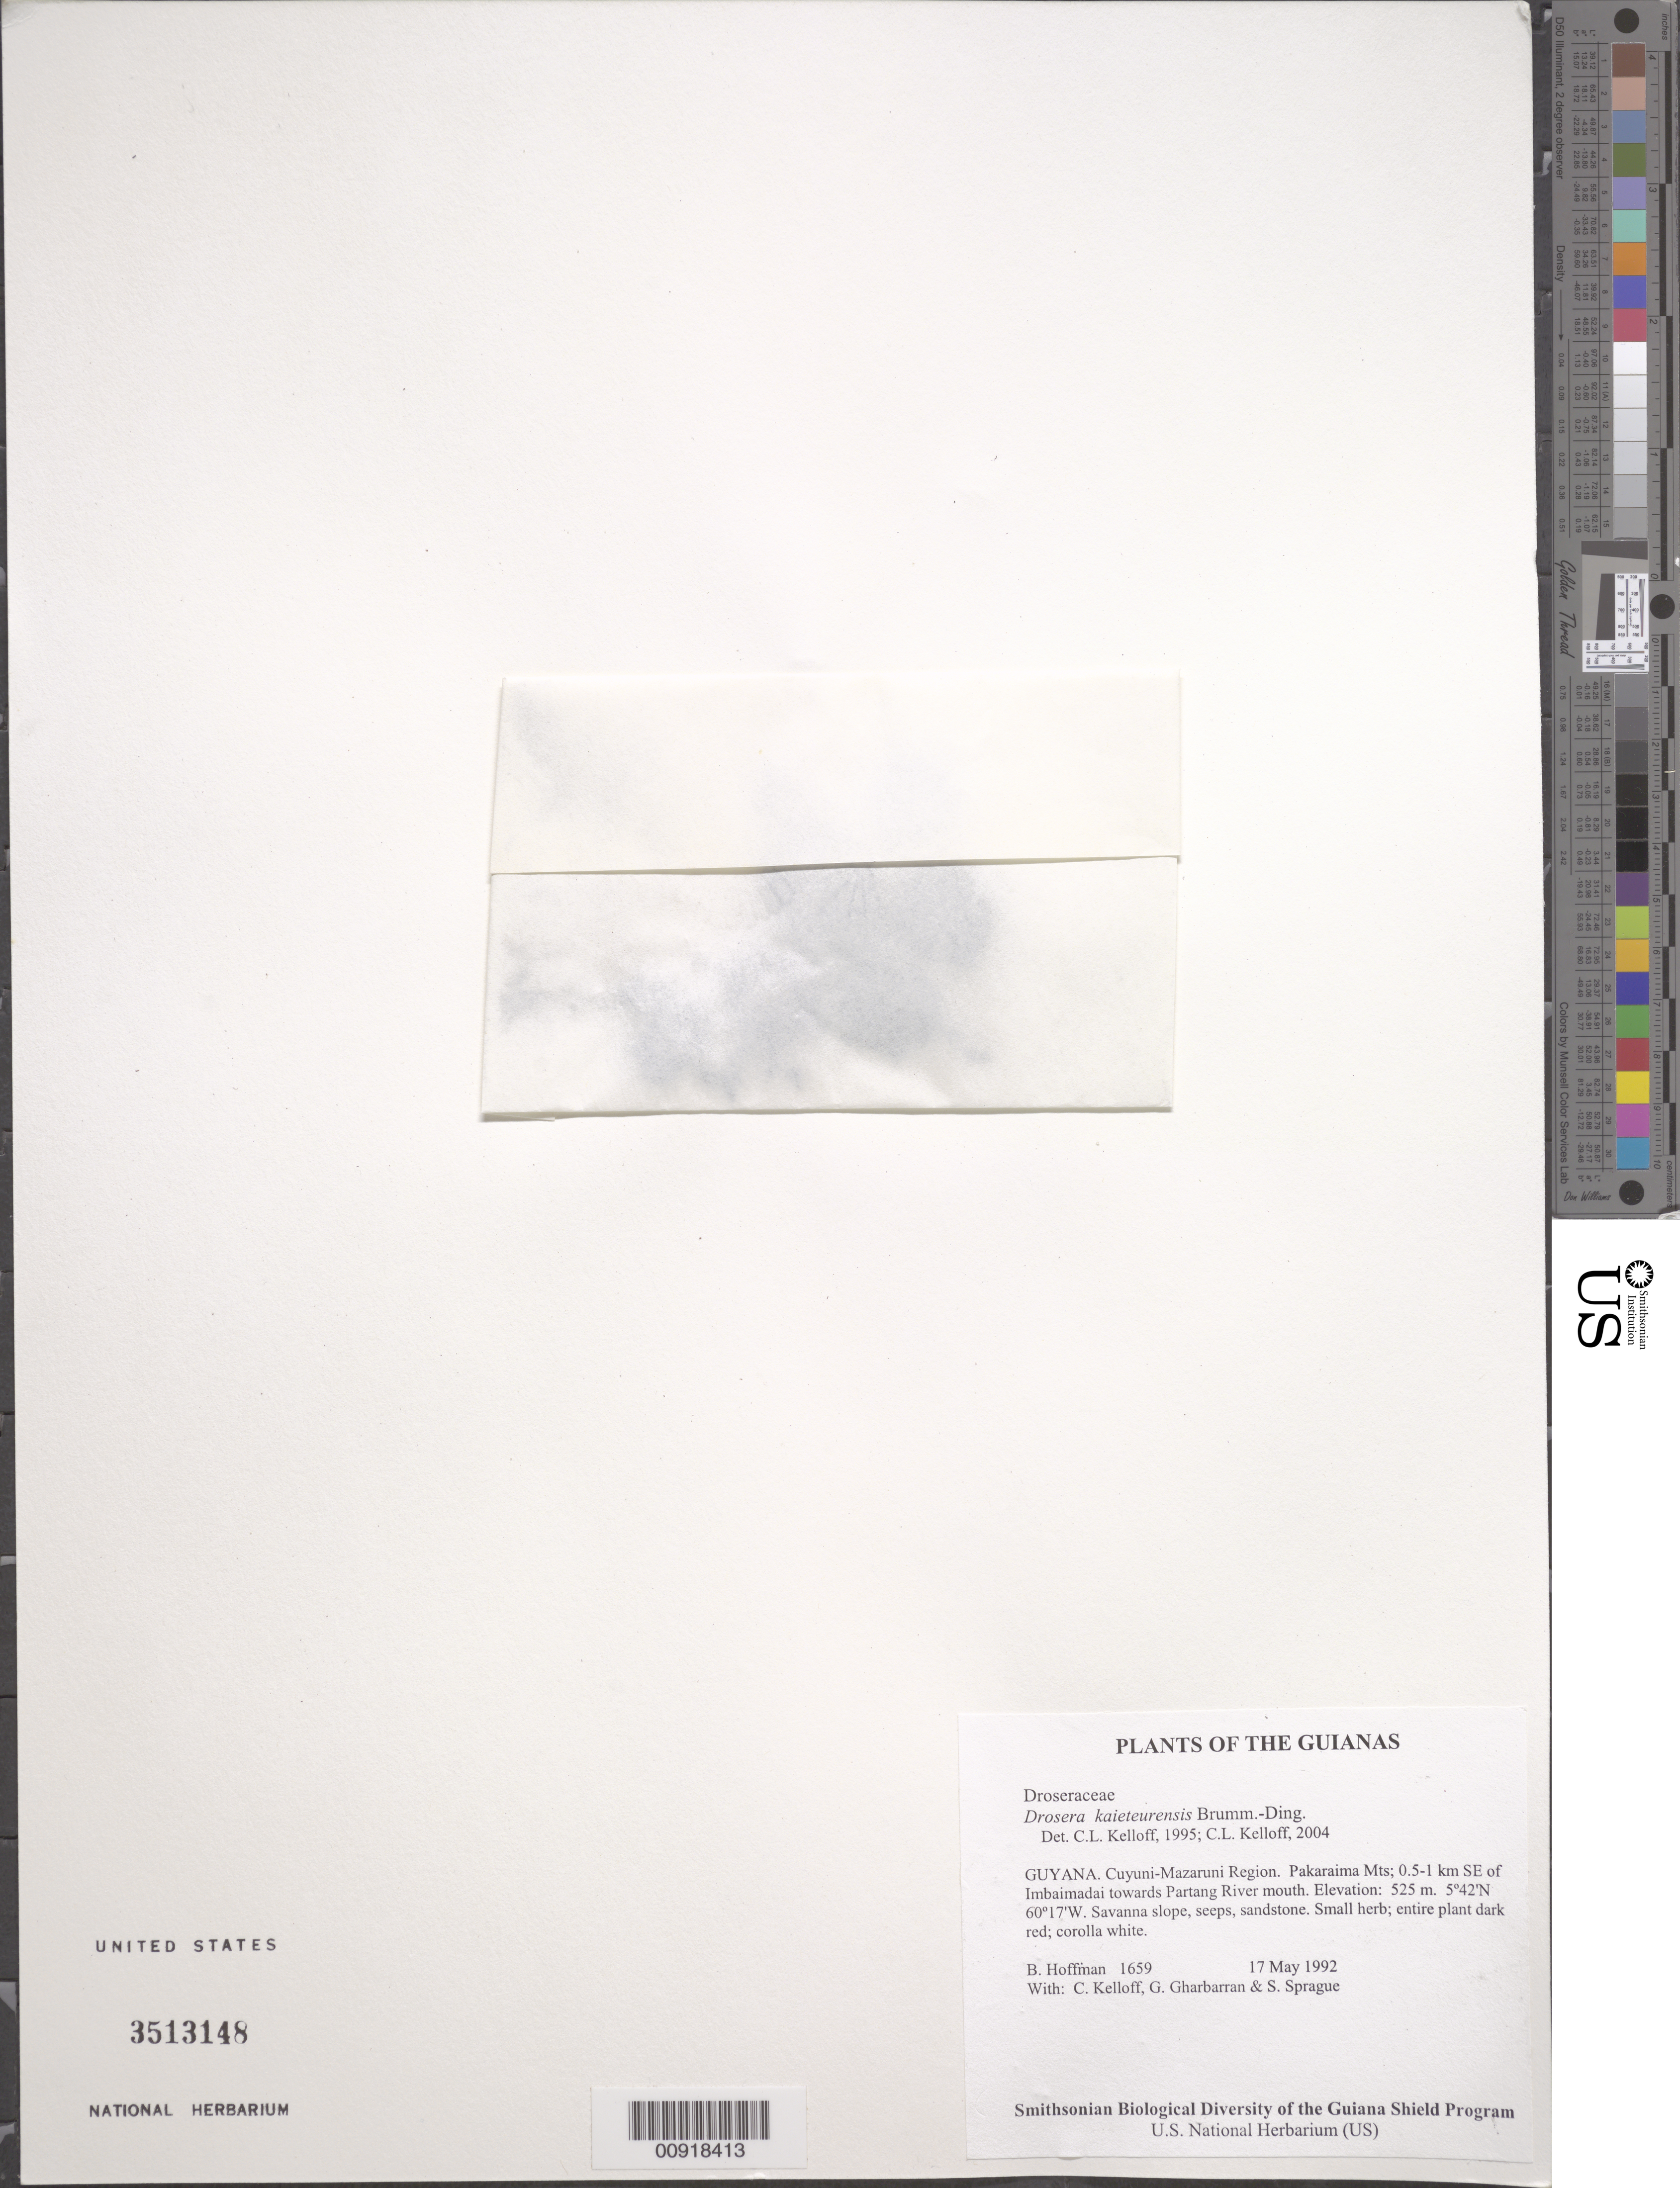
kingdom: Plantae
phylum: Tracheophyta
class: Magnoliopsida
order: Caryophyllales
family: Droseraceae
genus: Drosera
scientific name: Drosera kaieteurensis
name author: Brumm.-Ding.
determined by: Kelloff, Carol L., (US), Smithsonian Institution - National Museum of Natural History (UNITED STATES)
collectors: B. Hoffman, C. L. Kelloff, G. Gharbarran & S. Sprague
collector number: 1659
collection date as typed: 17 May 1992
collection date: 1992-05-17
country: Guyana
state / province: Cuyuni-Mazaruni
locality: Pakaraima Mts; 0.5-1 km SE of Imbaimadai towards Partang River mouth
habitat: Savanna slope, seeps, sandstone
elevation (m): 525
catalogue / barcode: US 3513148